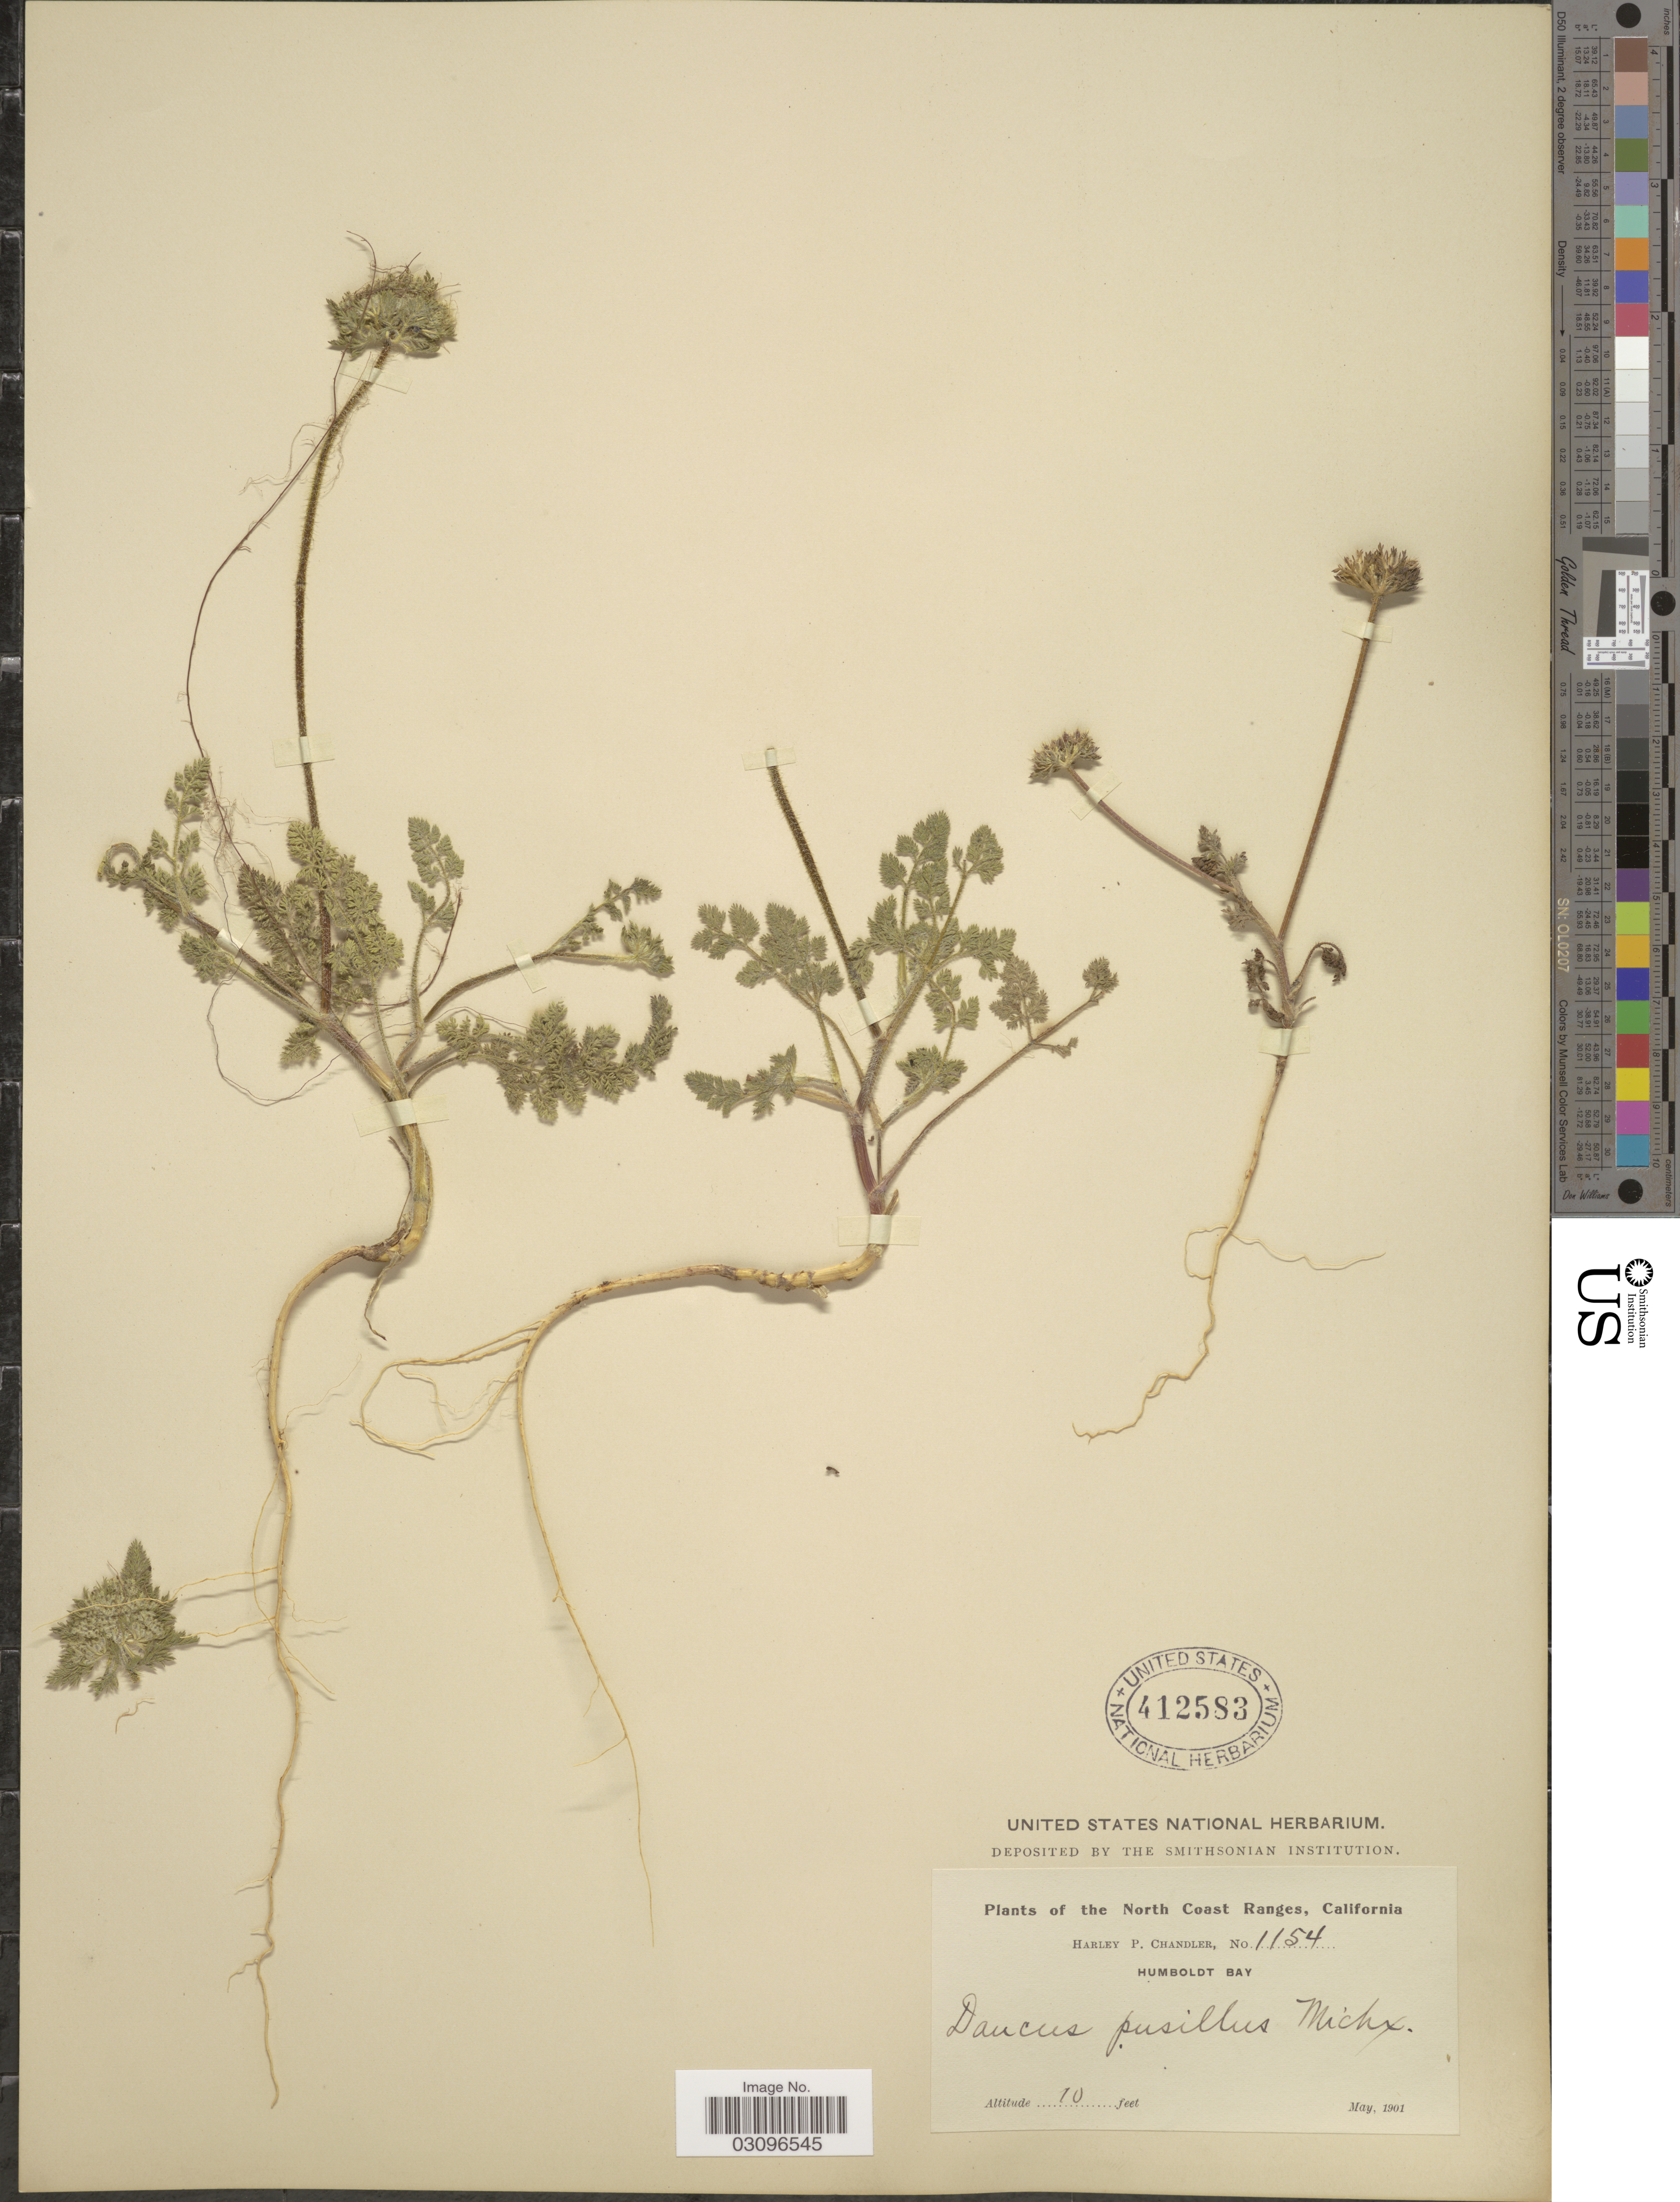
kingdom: Plantae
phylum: Tracheophyta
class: Magnoliopsida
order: Apiales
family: Apiaceae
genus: Daucus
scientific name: Daucus pusillus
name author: Michx.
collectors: H. Chandler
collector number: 1154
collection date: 1901-05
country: United States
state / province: California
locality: The North Coast Ranges, Humboldt Bay.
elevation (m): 3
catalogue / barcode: US 412583